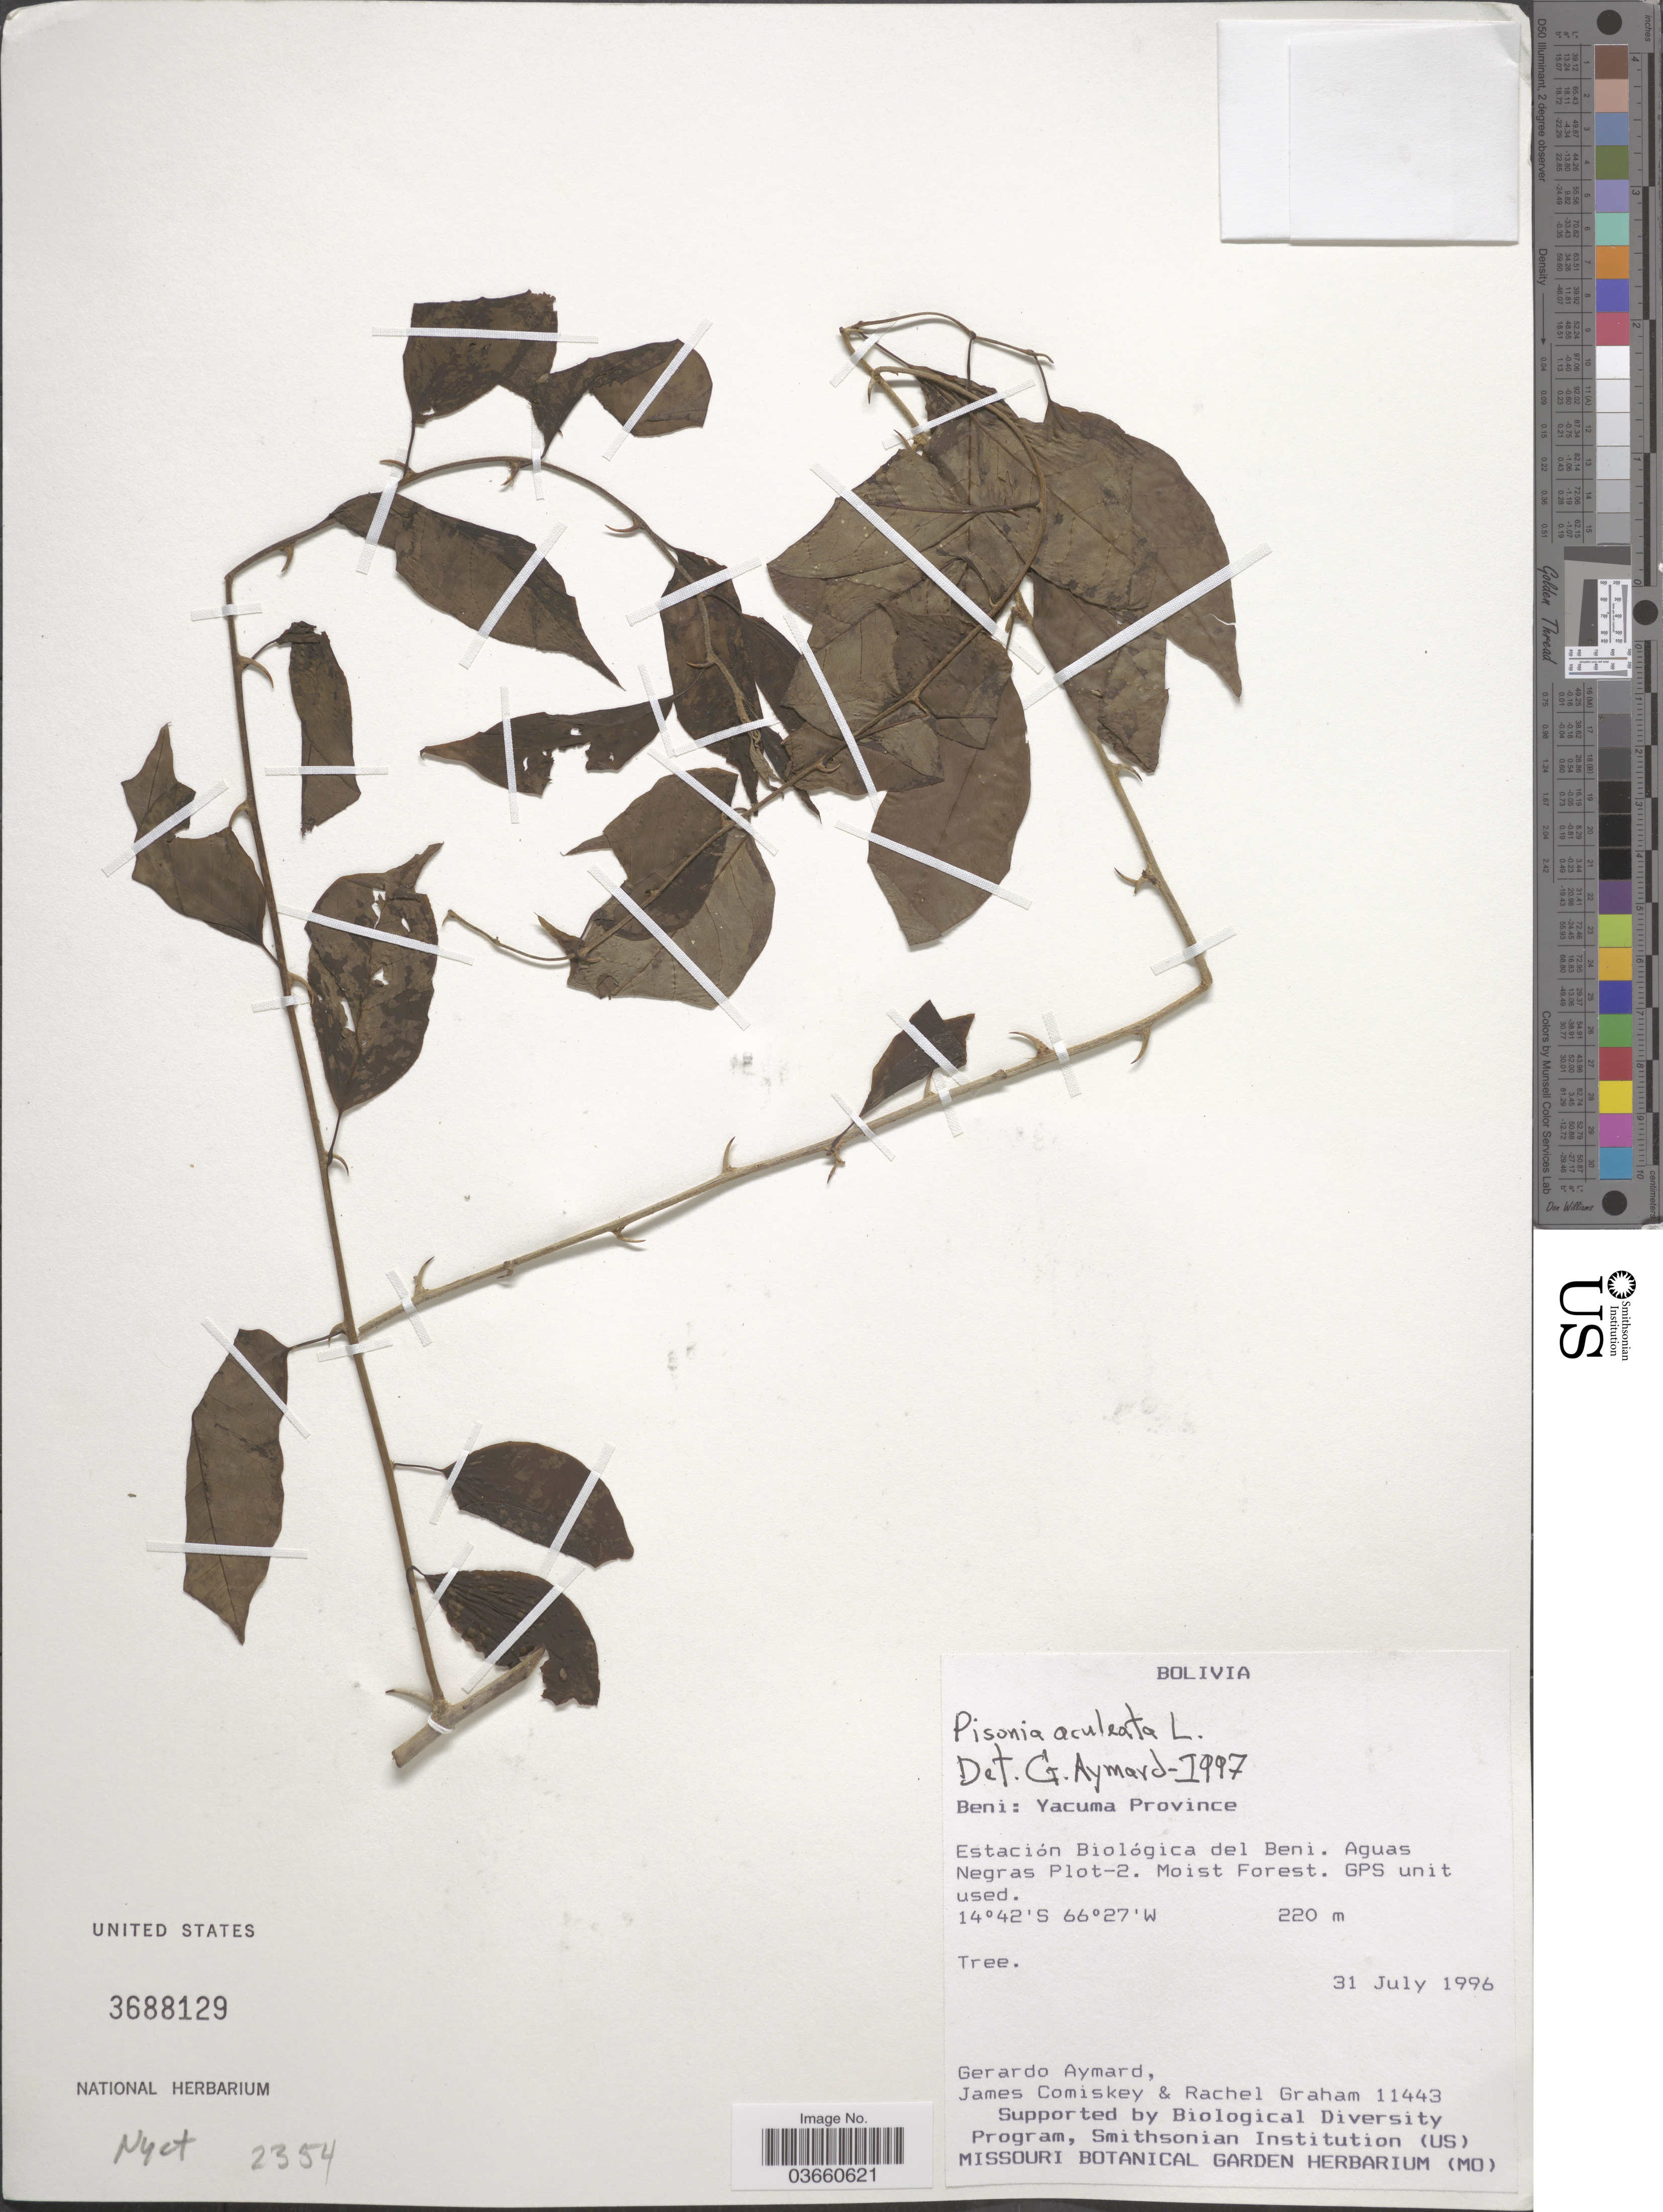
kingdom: Plantae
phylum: Tracheophyta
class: Magnoliopsida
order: Caryophyllales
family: Nyctaginaceae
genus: Pisonia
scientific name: Pisonia aculeata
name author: L.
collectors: G. A. Aymard, J. A. Comiskey & R. Graham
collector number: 11443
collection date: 1996-07-31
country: Bolivia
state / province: Beni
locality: Yacuma Province. Estación Biológica del Beni. Aguas Negras Plot-2.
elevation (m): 220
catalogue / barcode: US 3688129